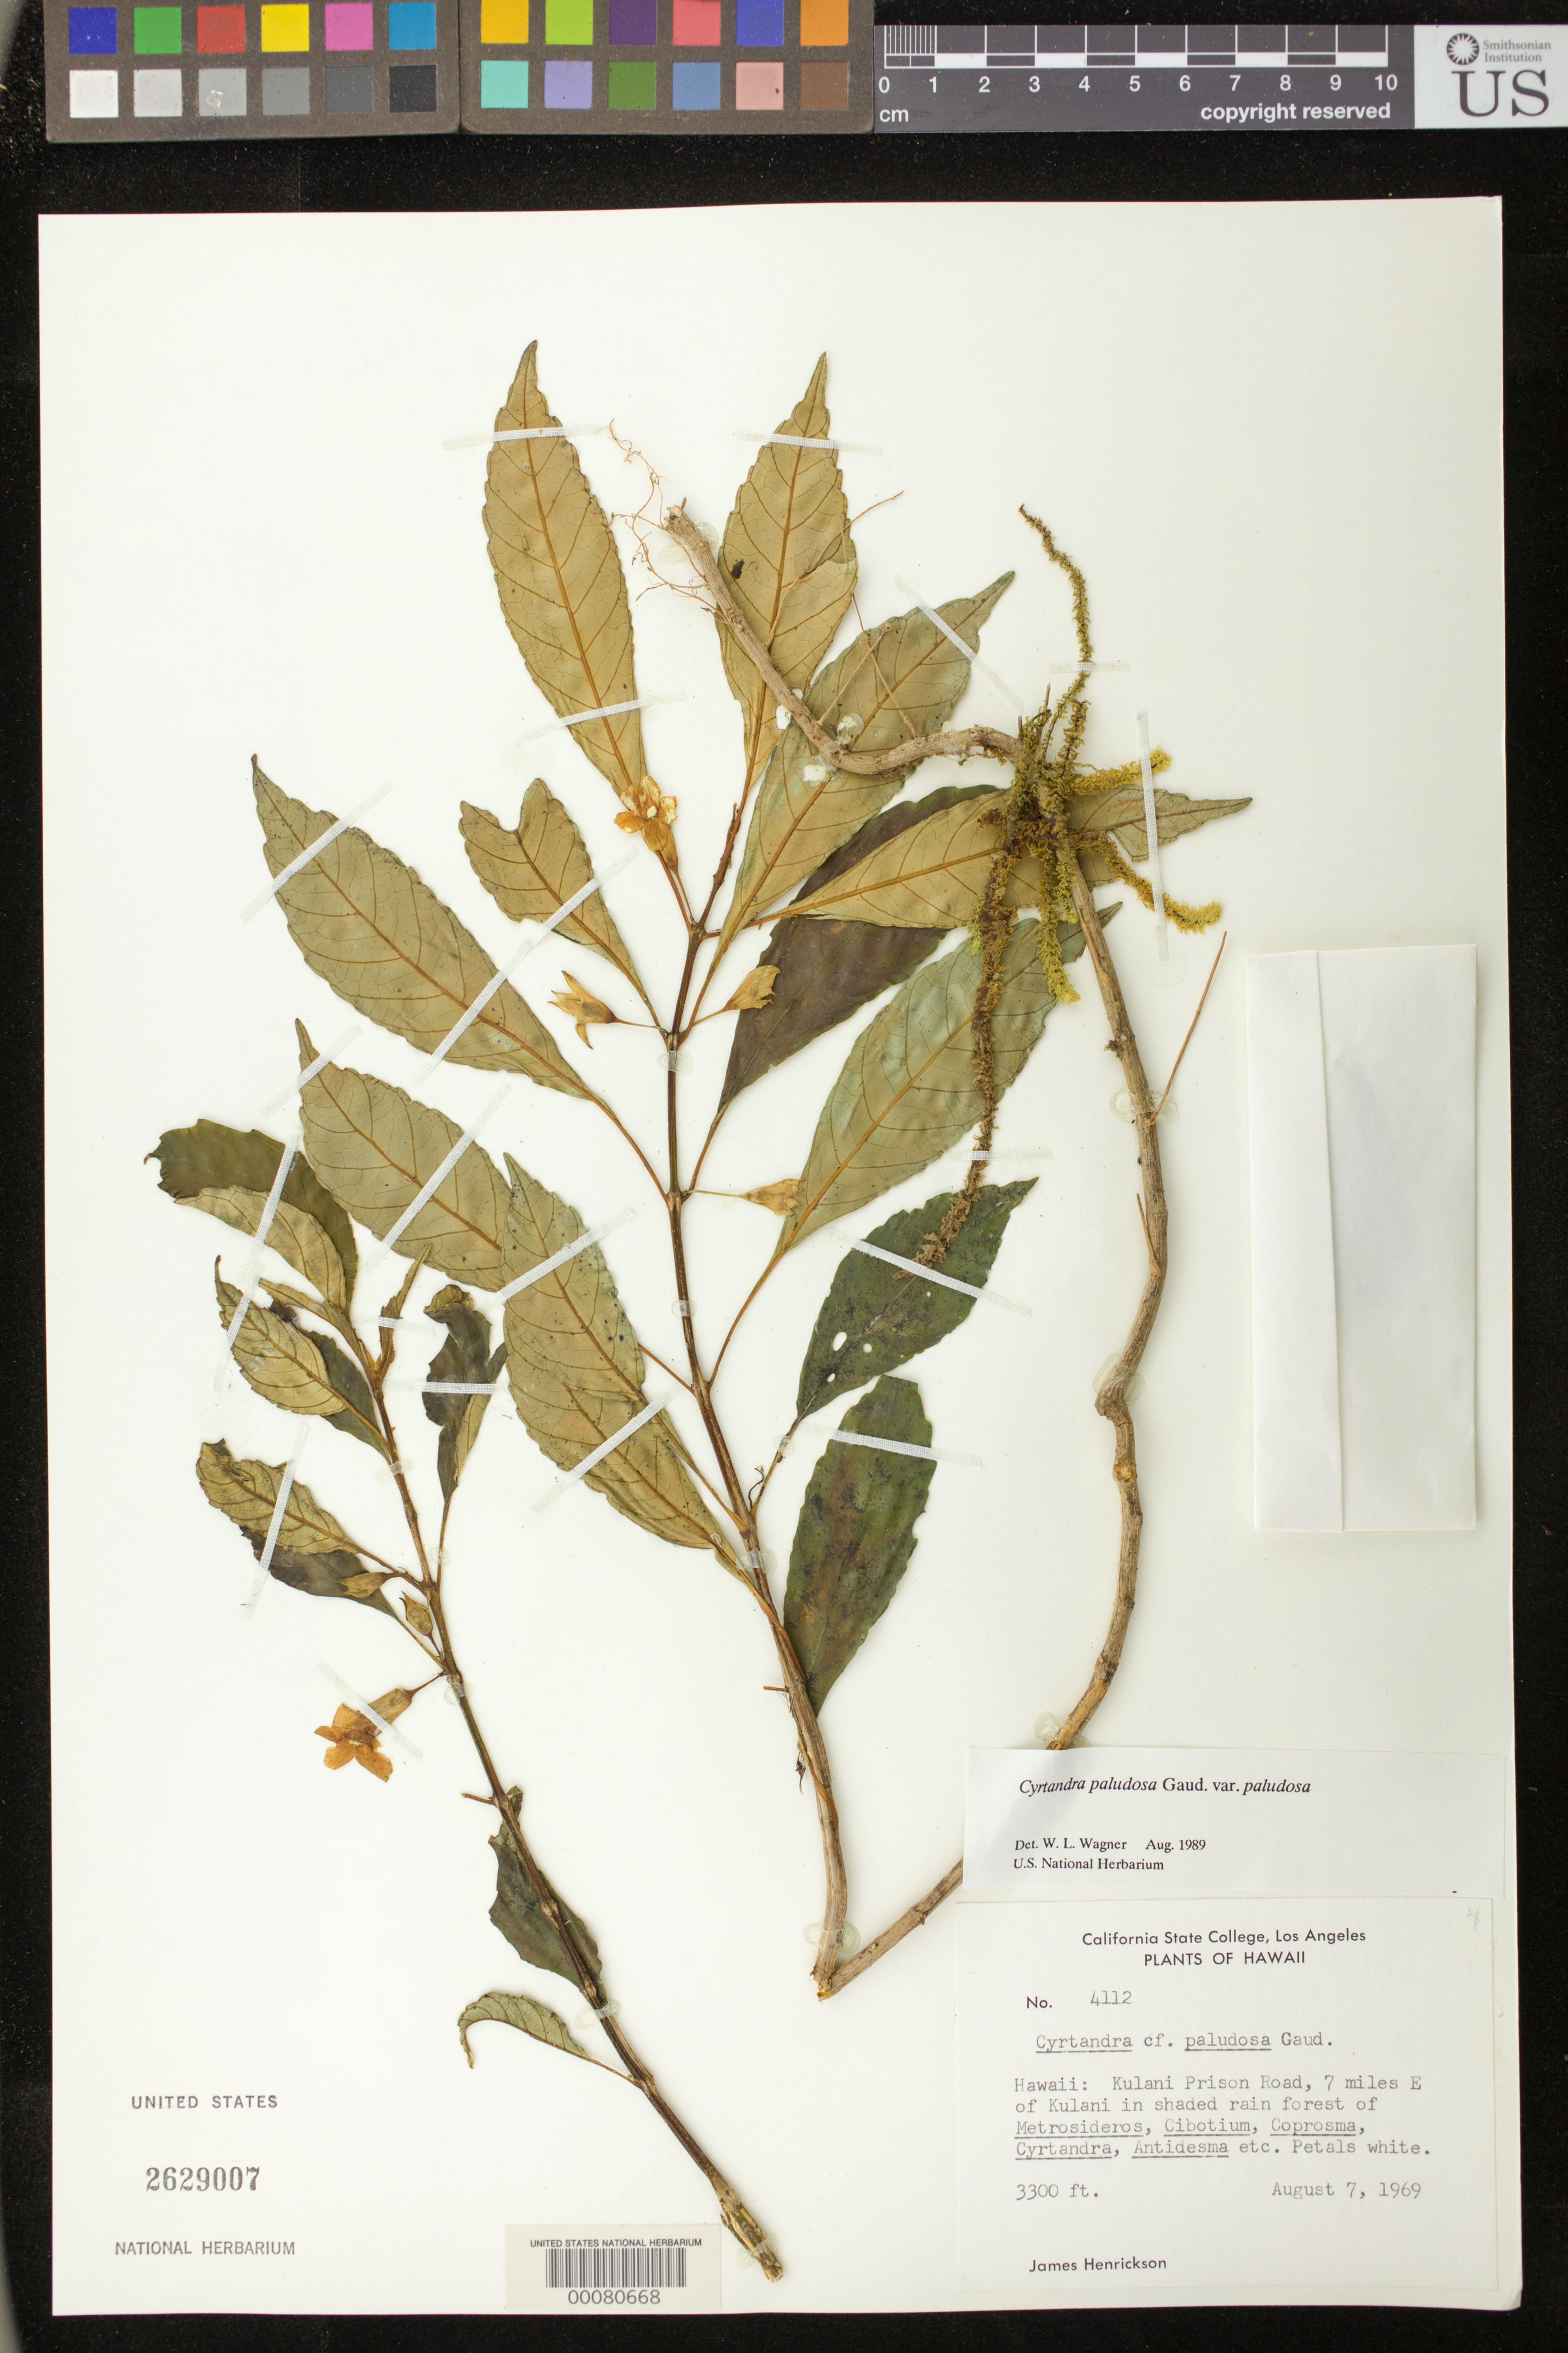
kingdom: Plantae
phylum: Tracheophyta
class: Magnoliopsida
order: Lamiales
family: Gesneriaceae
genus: Cyrtandra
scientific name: Cyrtandra paludosa var. paludosa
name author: Gaudich.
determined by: Wagner, W. L., (BOT), Smithsonian Institution - National Museum of Natural History (UNITED STATES)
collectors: J. Henrickson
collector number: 4112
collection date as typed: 07 Aug 1969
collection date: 1969-08-07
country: United States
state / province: Hawaii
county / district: Hawaii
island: Hawaii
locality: Kulani Prison road, 7 mi e of Kulani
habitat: In shaded rain forest, forest of metrosideros, cibotium, coprosma, cyrtandra, antidesma etc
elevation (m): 1006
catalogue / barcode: US 2629007